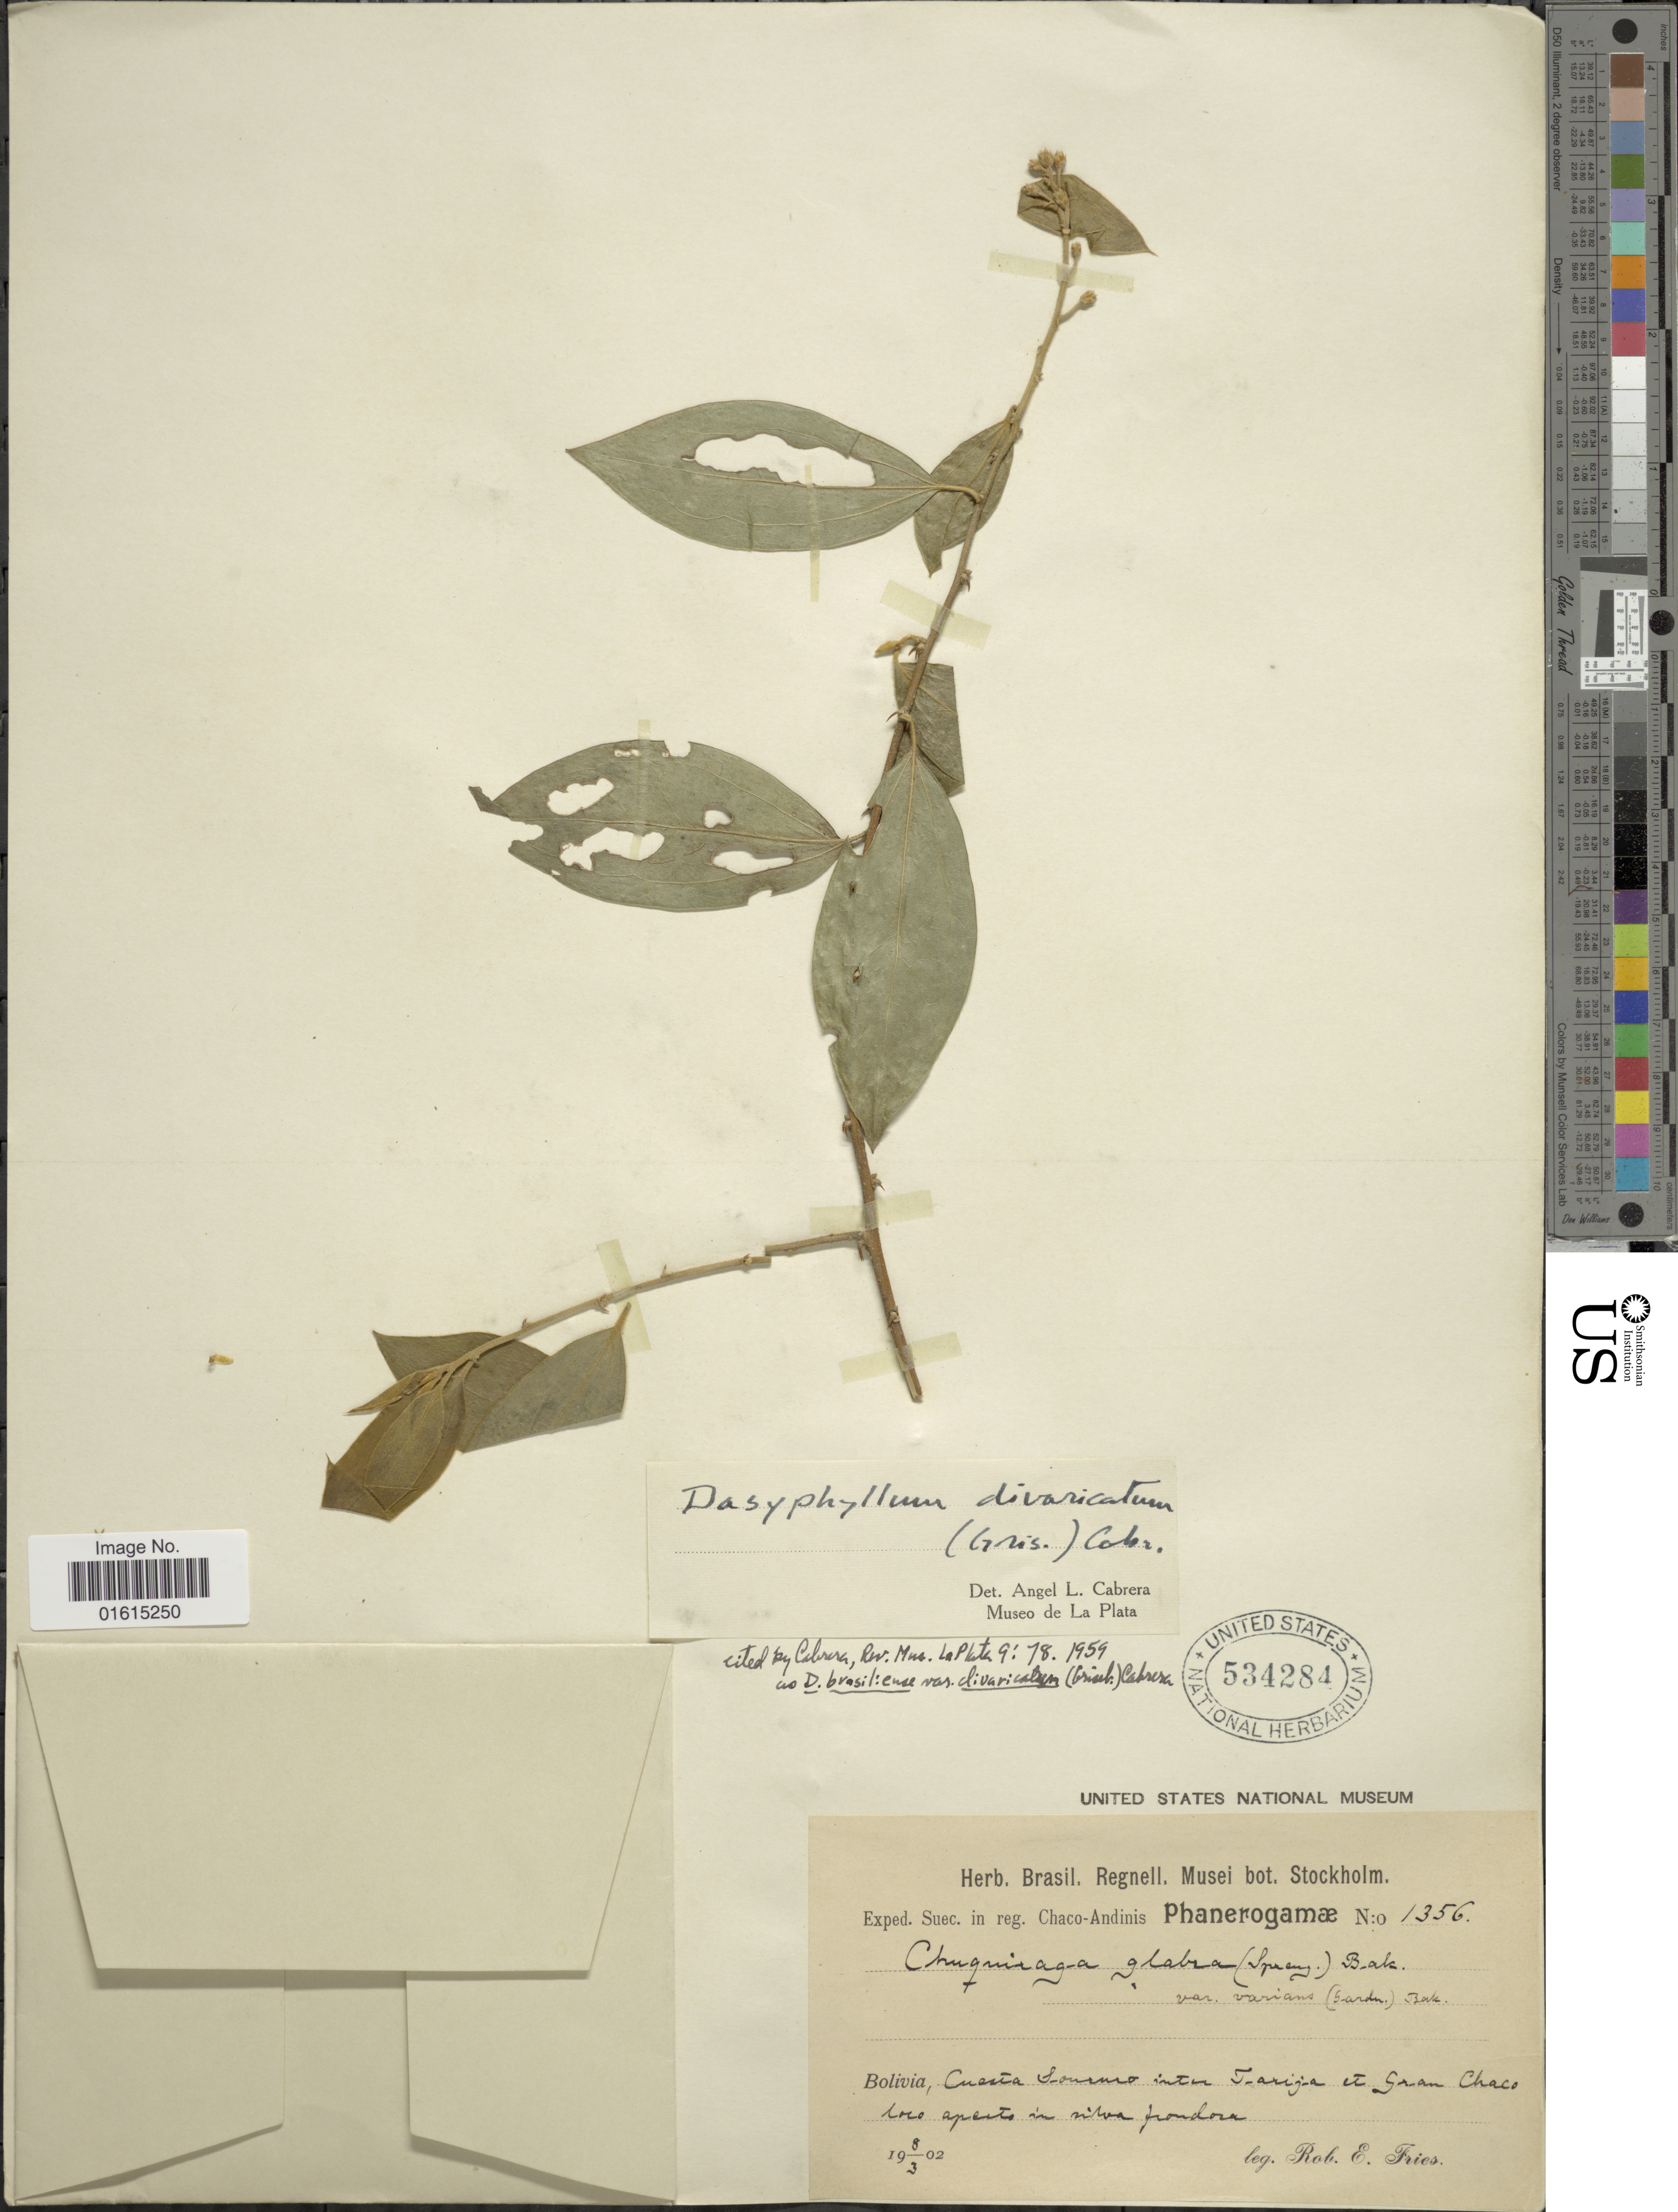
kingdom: Plantae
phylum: Tracheophyta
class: Magnoliopsida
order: Asterales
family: Asteraceae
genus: Dasyphyllum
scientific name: Dasyphyllum brasiliense var. divaricatum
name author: (Griseb.) Cabrera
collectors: R. E. Fries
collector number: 1356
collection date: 1902-03-08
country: Bolivia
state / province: Tarija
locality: Cuesta Sonemo inter Tarija et Gran Chaco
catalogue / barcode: US 534284